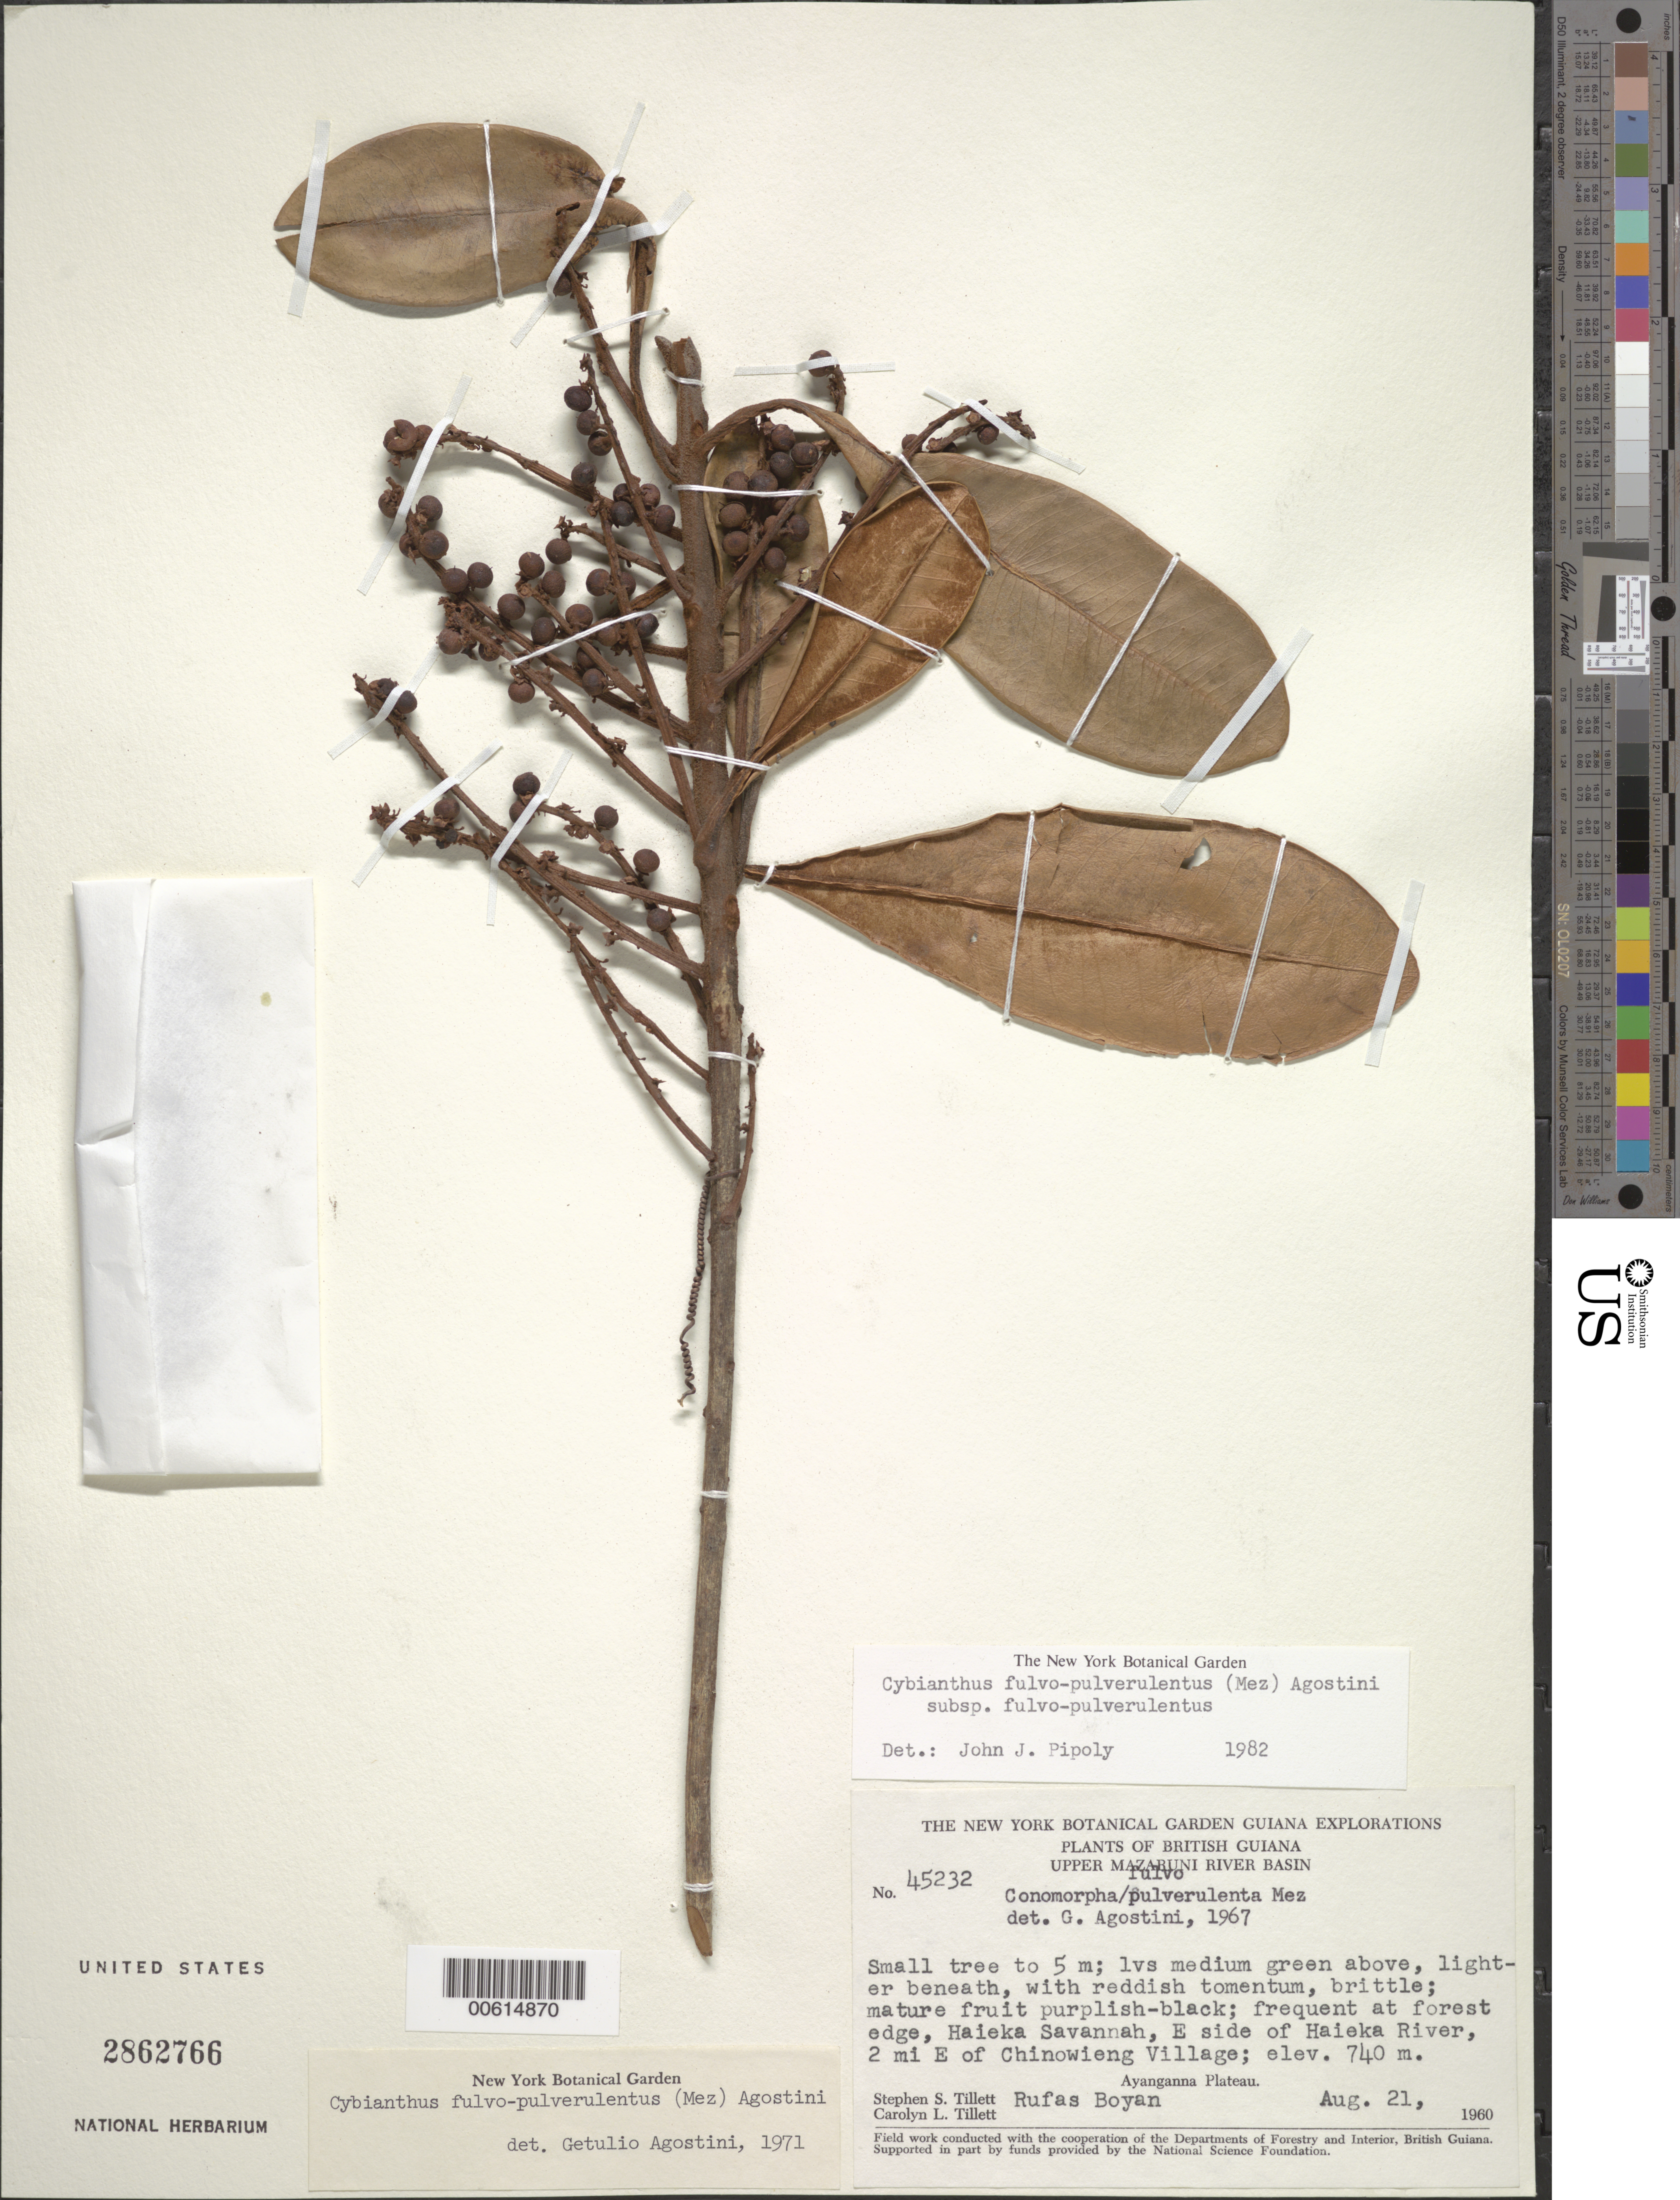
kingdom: Plantae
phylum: Tracheophyta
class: Magnoliopsida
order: Ericales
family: Primulaceae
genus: Cybianthus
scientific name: Cybianthus fulvopulverulentus subsp. fulvopulverulentus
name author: (Mez) G. Agostini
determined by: Pipoly, J. J., III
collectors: S. S. Tillett, C. L. Tillett & R. Boyan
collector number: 45232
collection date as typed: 21-Aug-60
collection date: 1960-08-21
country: Guyana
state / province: Cuyuni-Mazaruni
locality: Haieka Savanna, E side of Haieka R., 2 mi. E of Chinowieng Village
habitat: forest edge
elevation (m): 740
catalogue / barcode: US 2862766